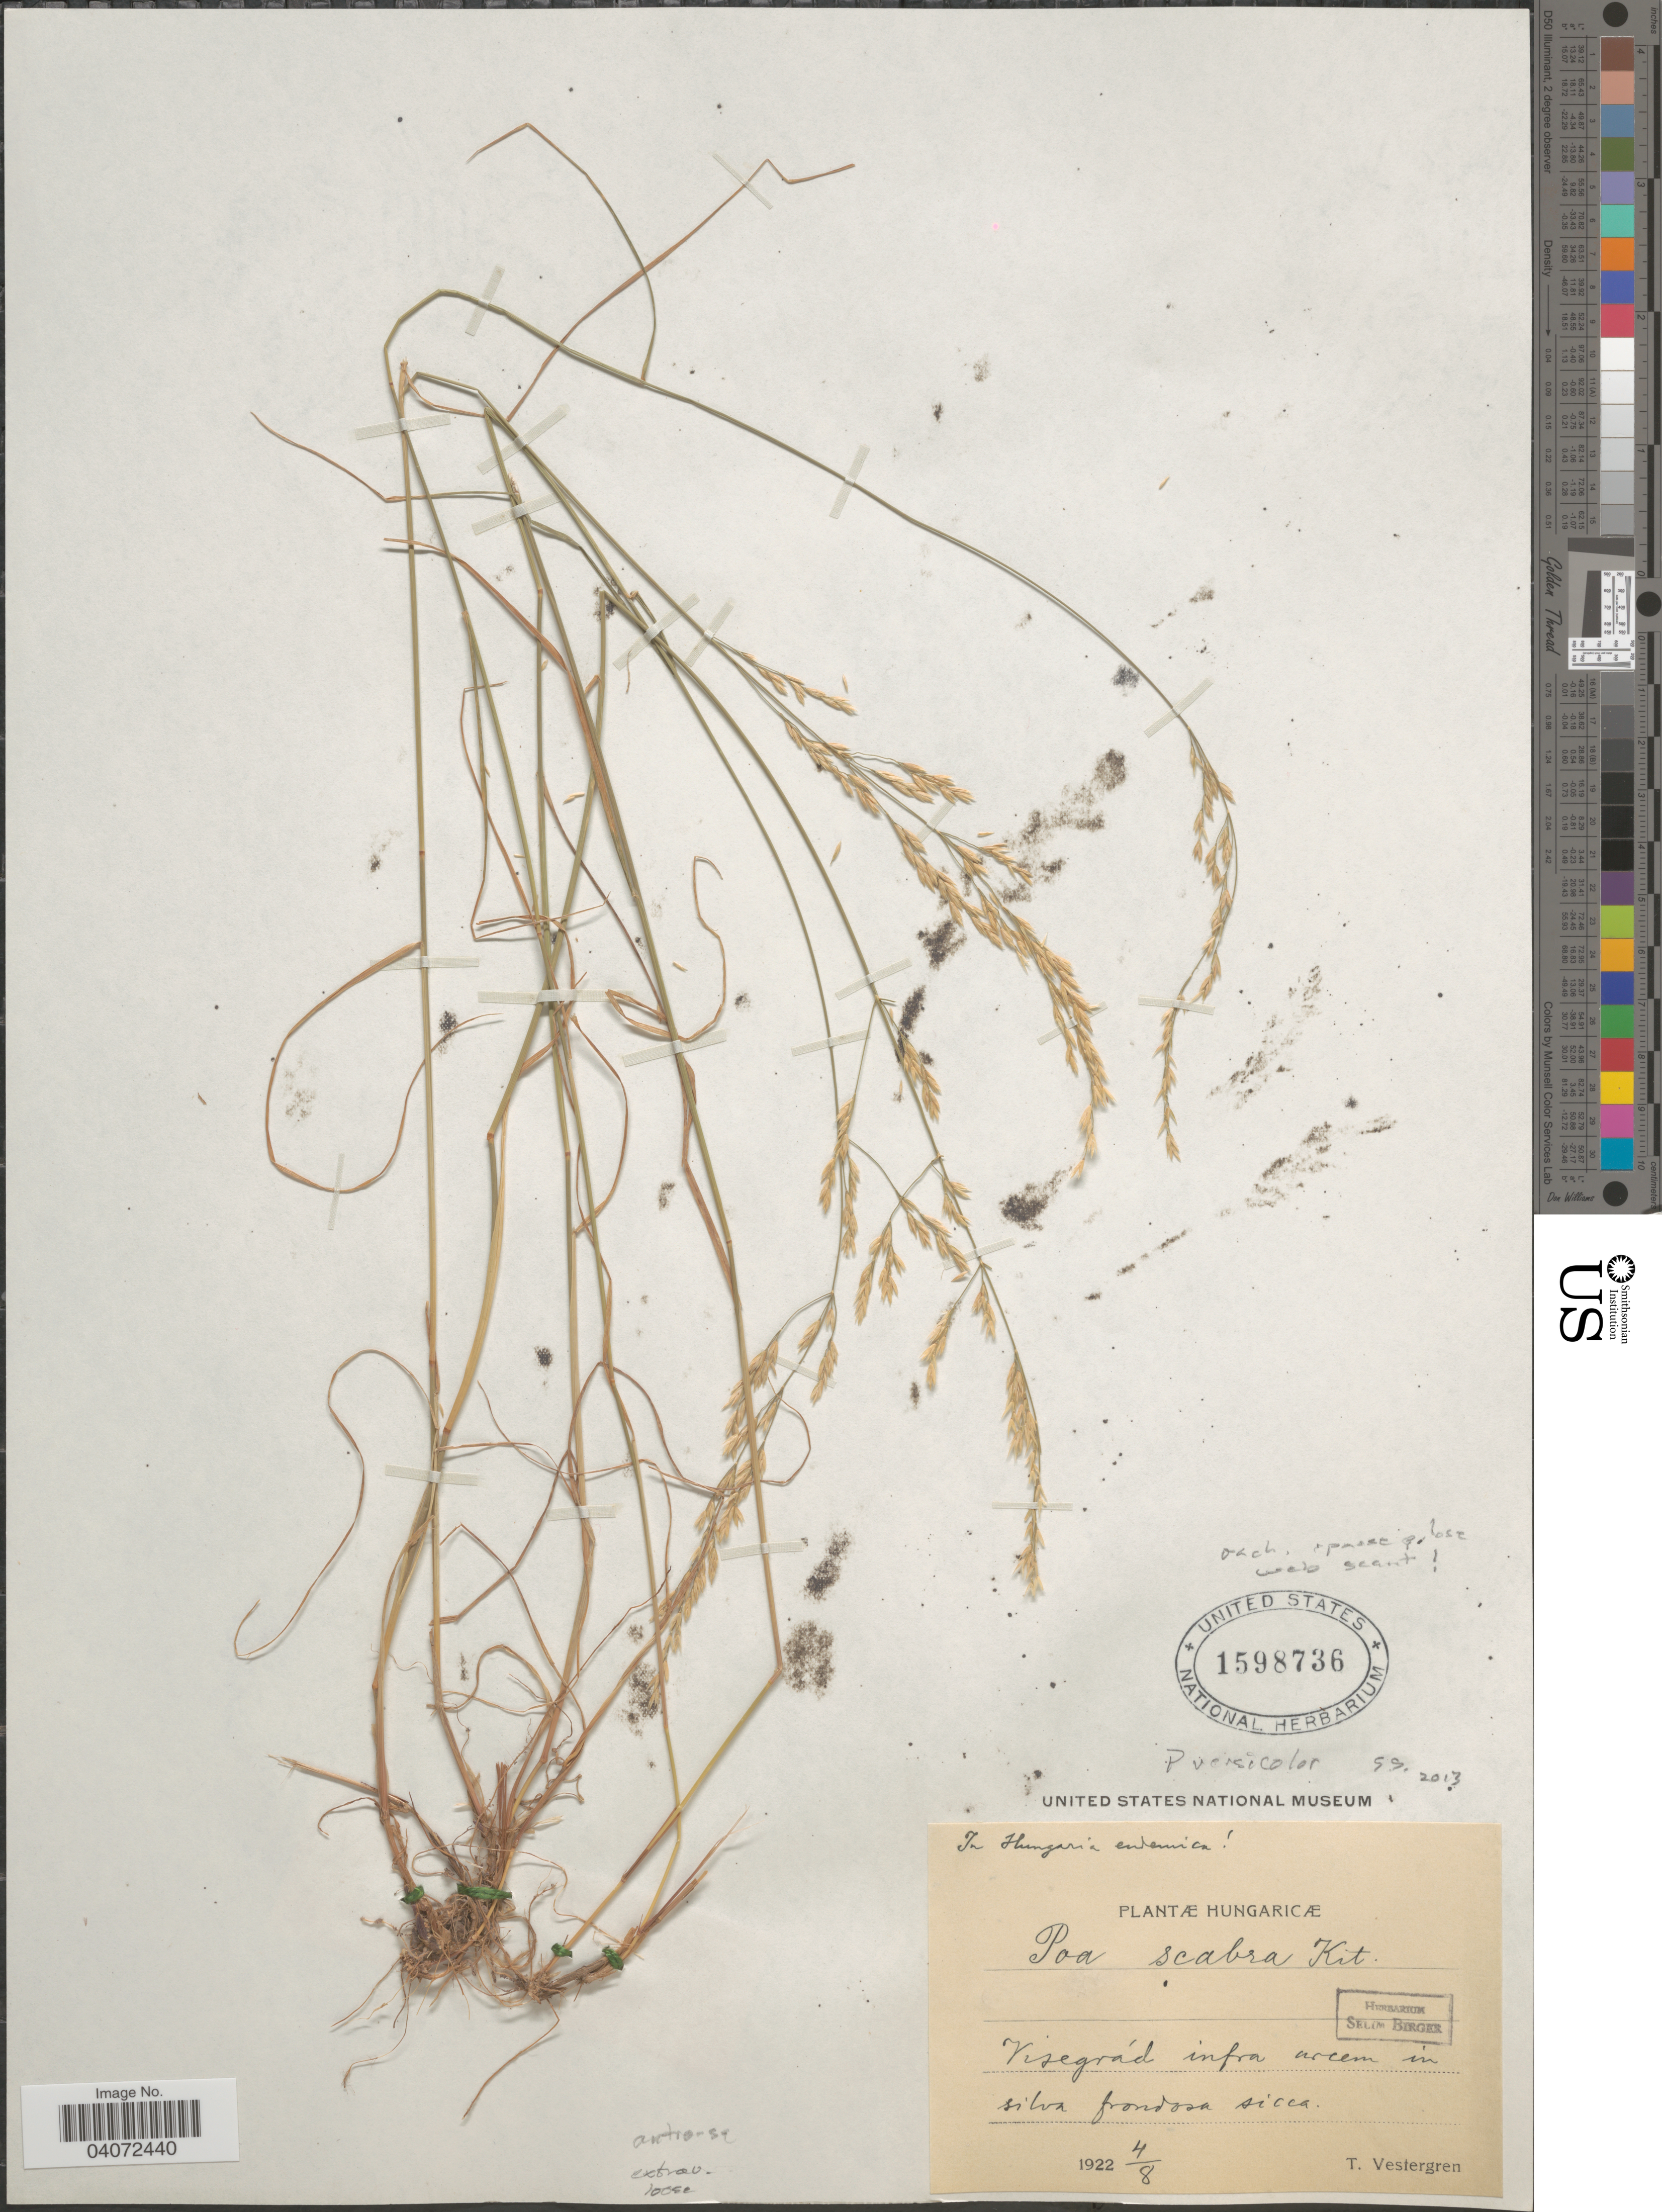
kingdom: Plantae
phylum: Tracheophyta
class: Liliopsida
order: Poales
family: Poaceae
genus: Poa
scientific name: Poa pannonica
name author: A. Kern.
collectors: T. Vestergren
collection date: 1922-08-04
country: Hungary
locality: Hungaricæ. Visegrád infra arcem in silva frondosa sicca.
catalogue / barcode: US 1598736